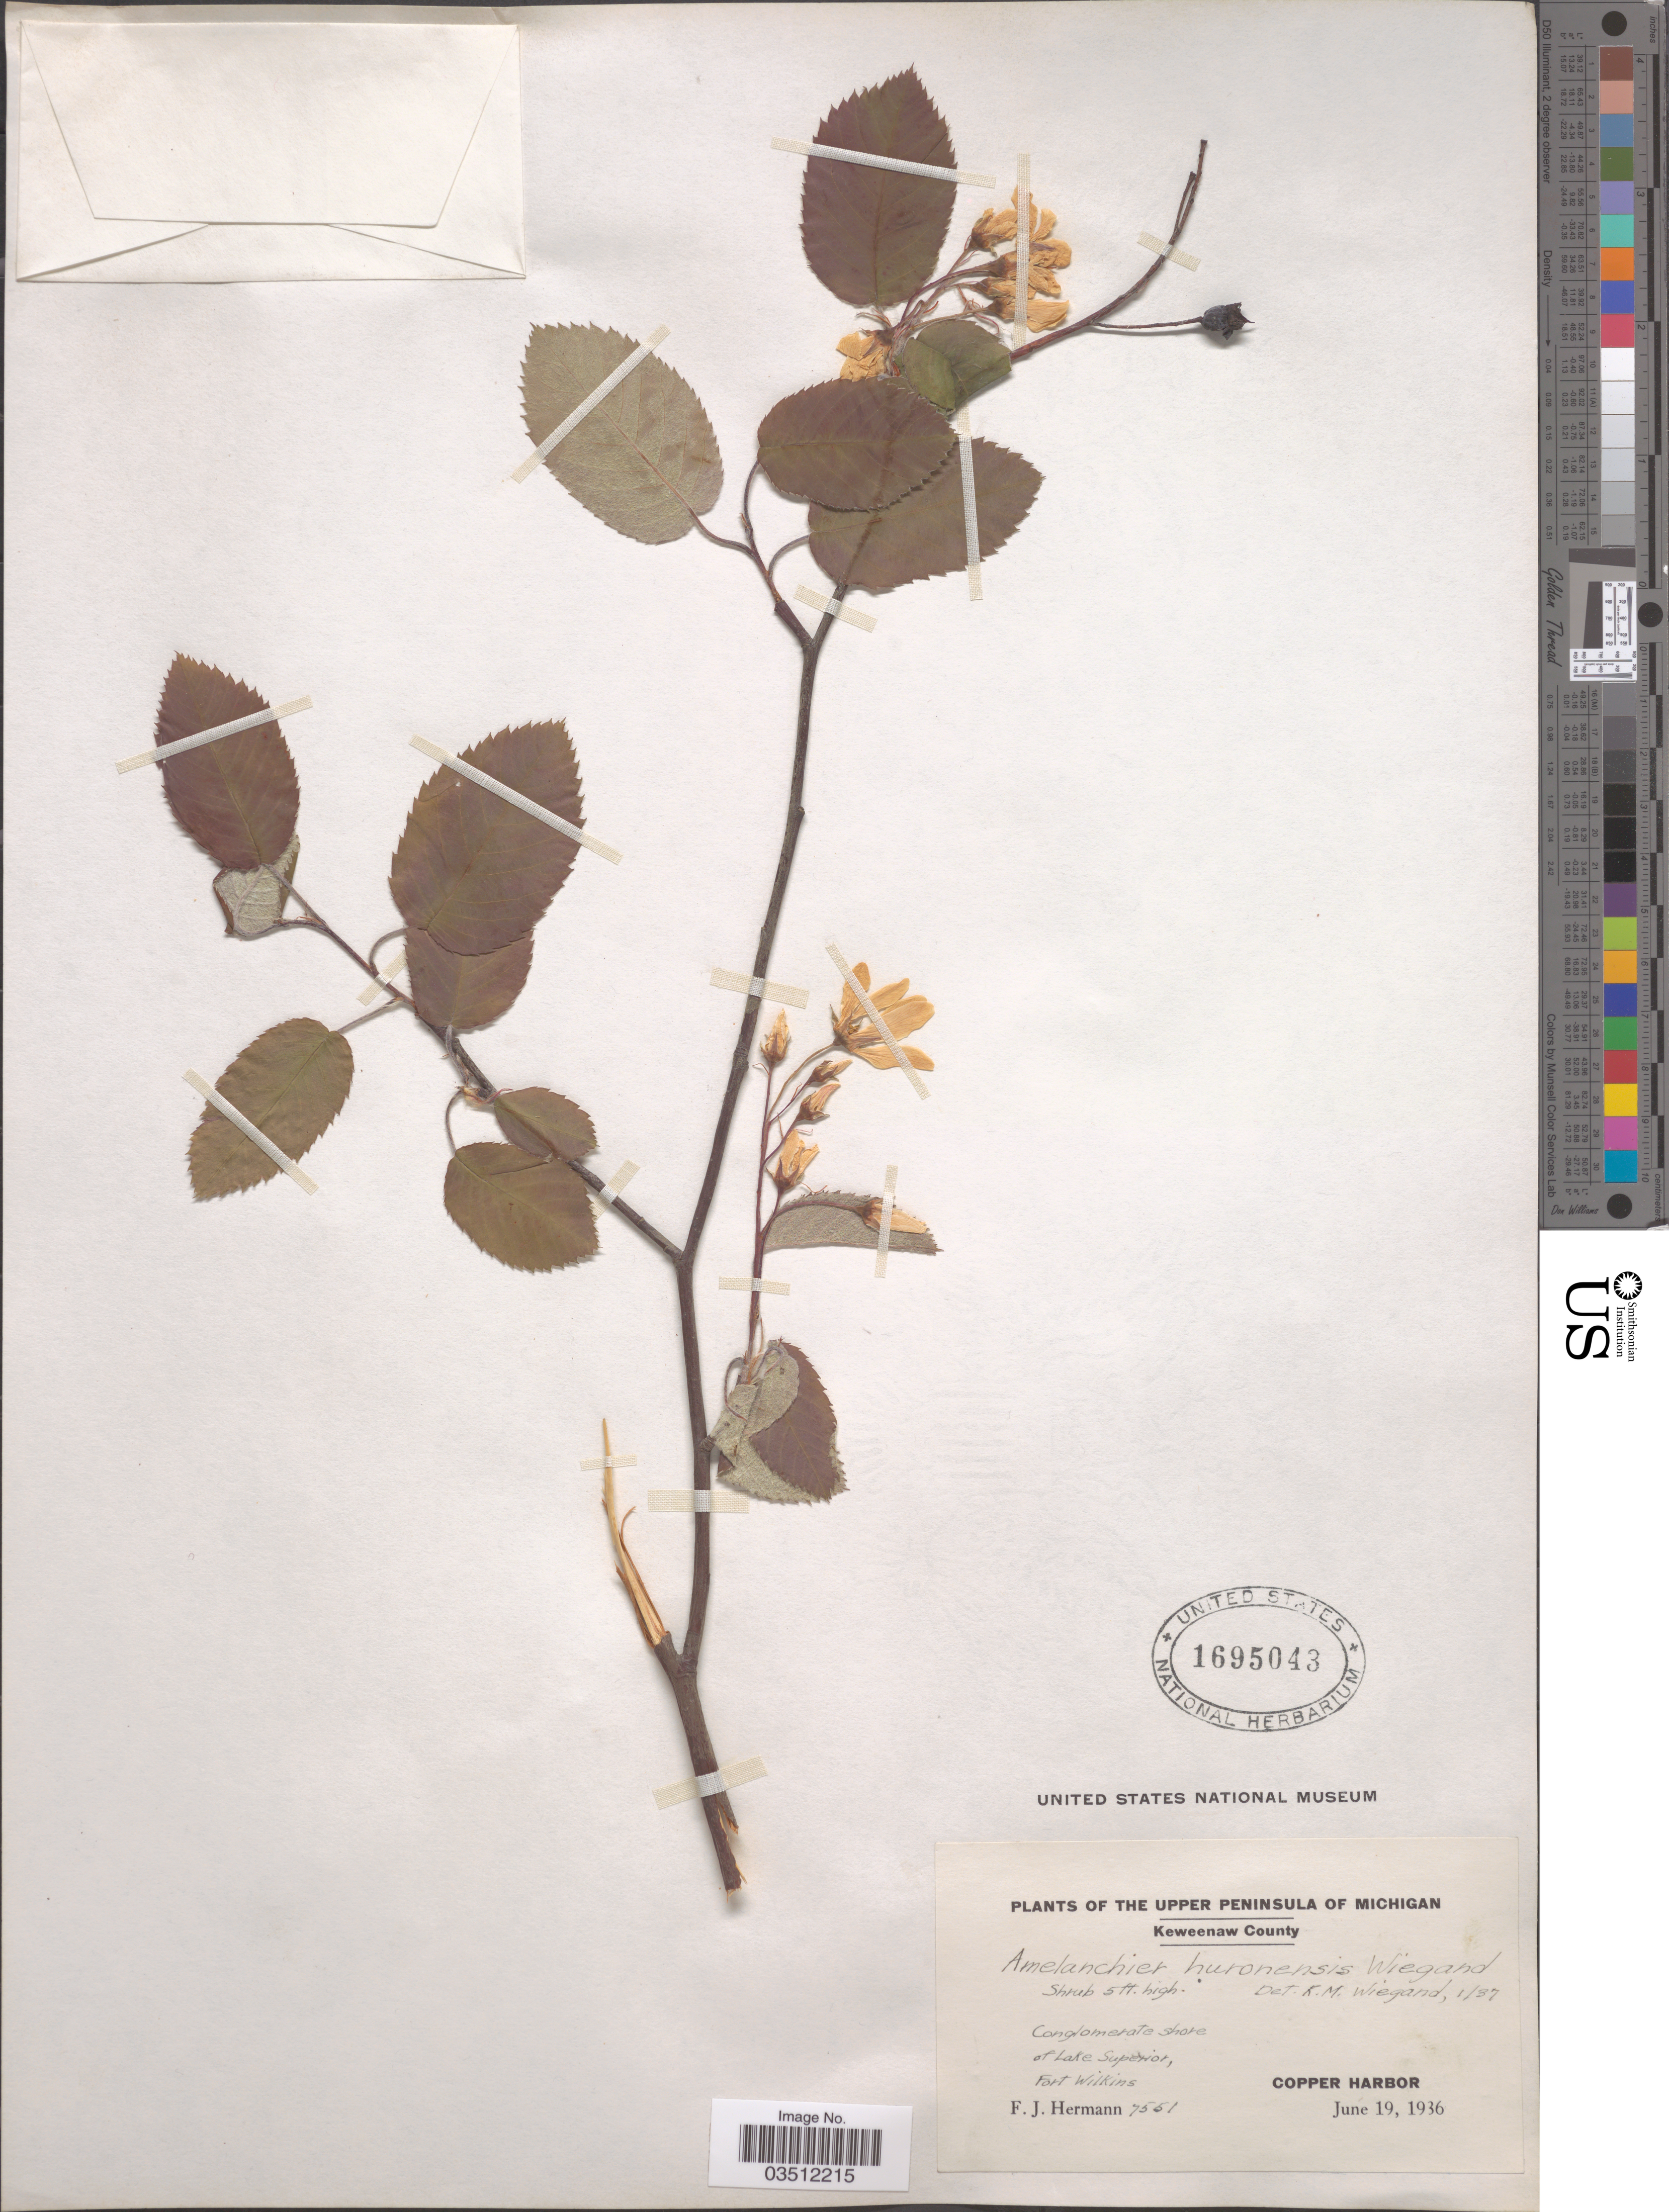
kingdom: Plantae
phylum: Tracheophyta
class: Magnoliopsida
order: Rosales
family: Rosaceae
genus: Amelanchier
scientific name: Amelanchier huronensis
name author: Wiegand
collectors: F. J. Hermann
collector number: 7551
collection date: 1936-06-19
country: United States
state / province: Michigan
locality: Upper Peninsula of Michigan. Keweenaw County. Conglomerate shore of Lake Superior. Fort Wilkins. Copper Harbor.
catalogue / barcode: US 1695043